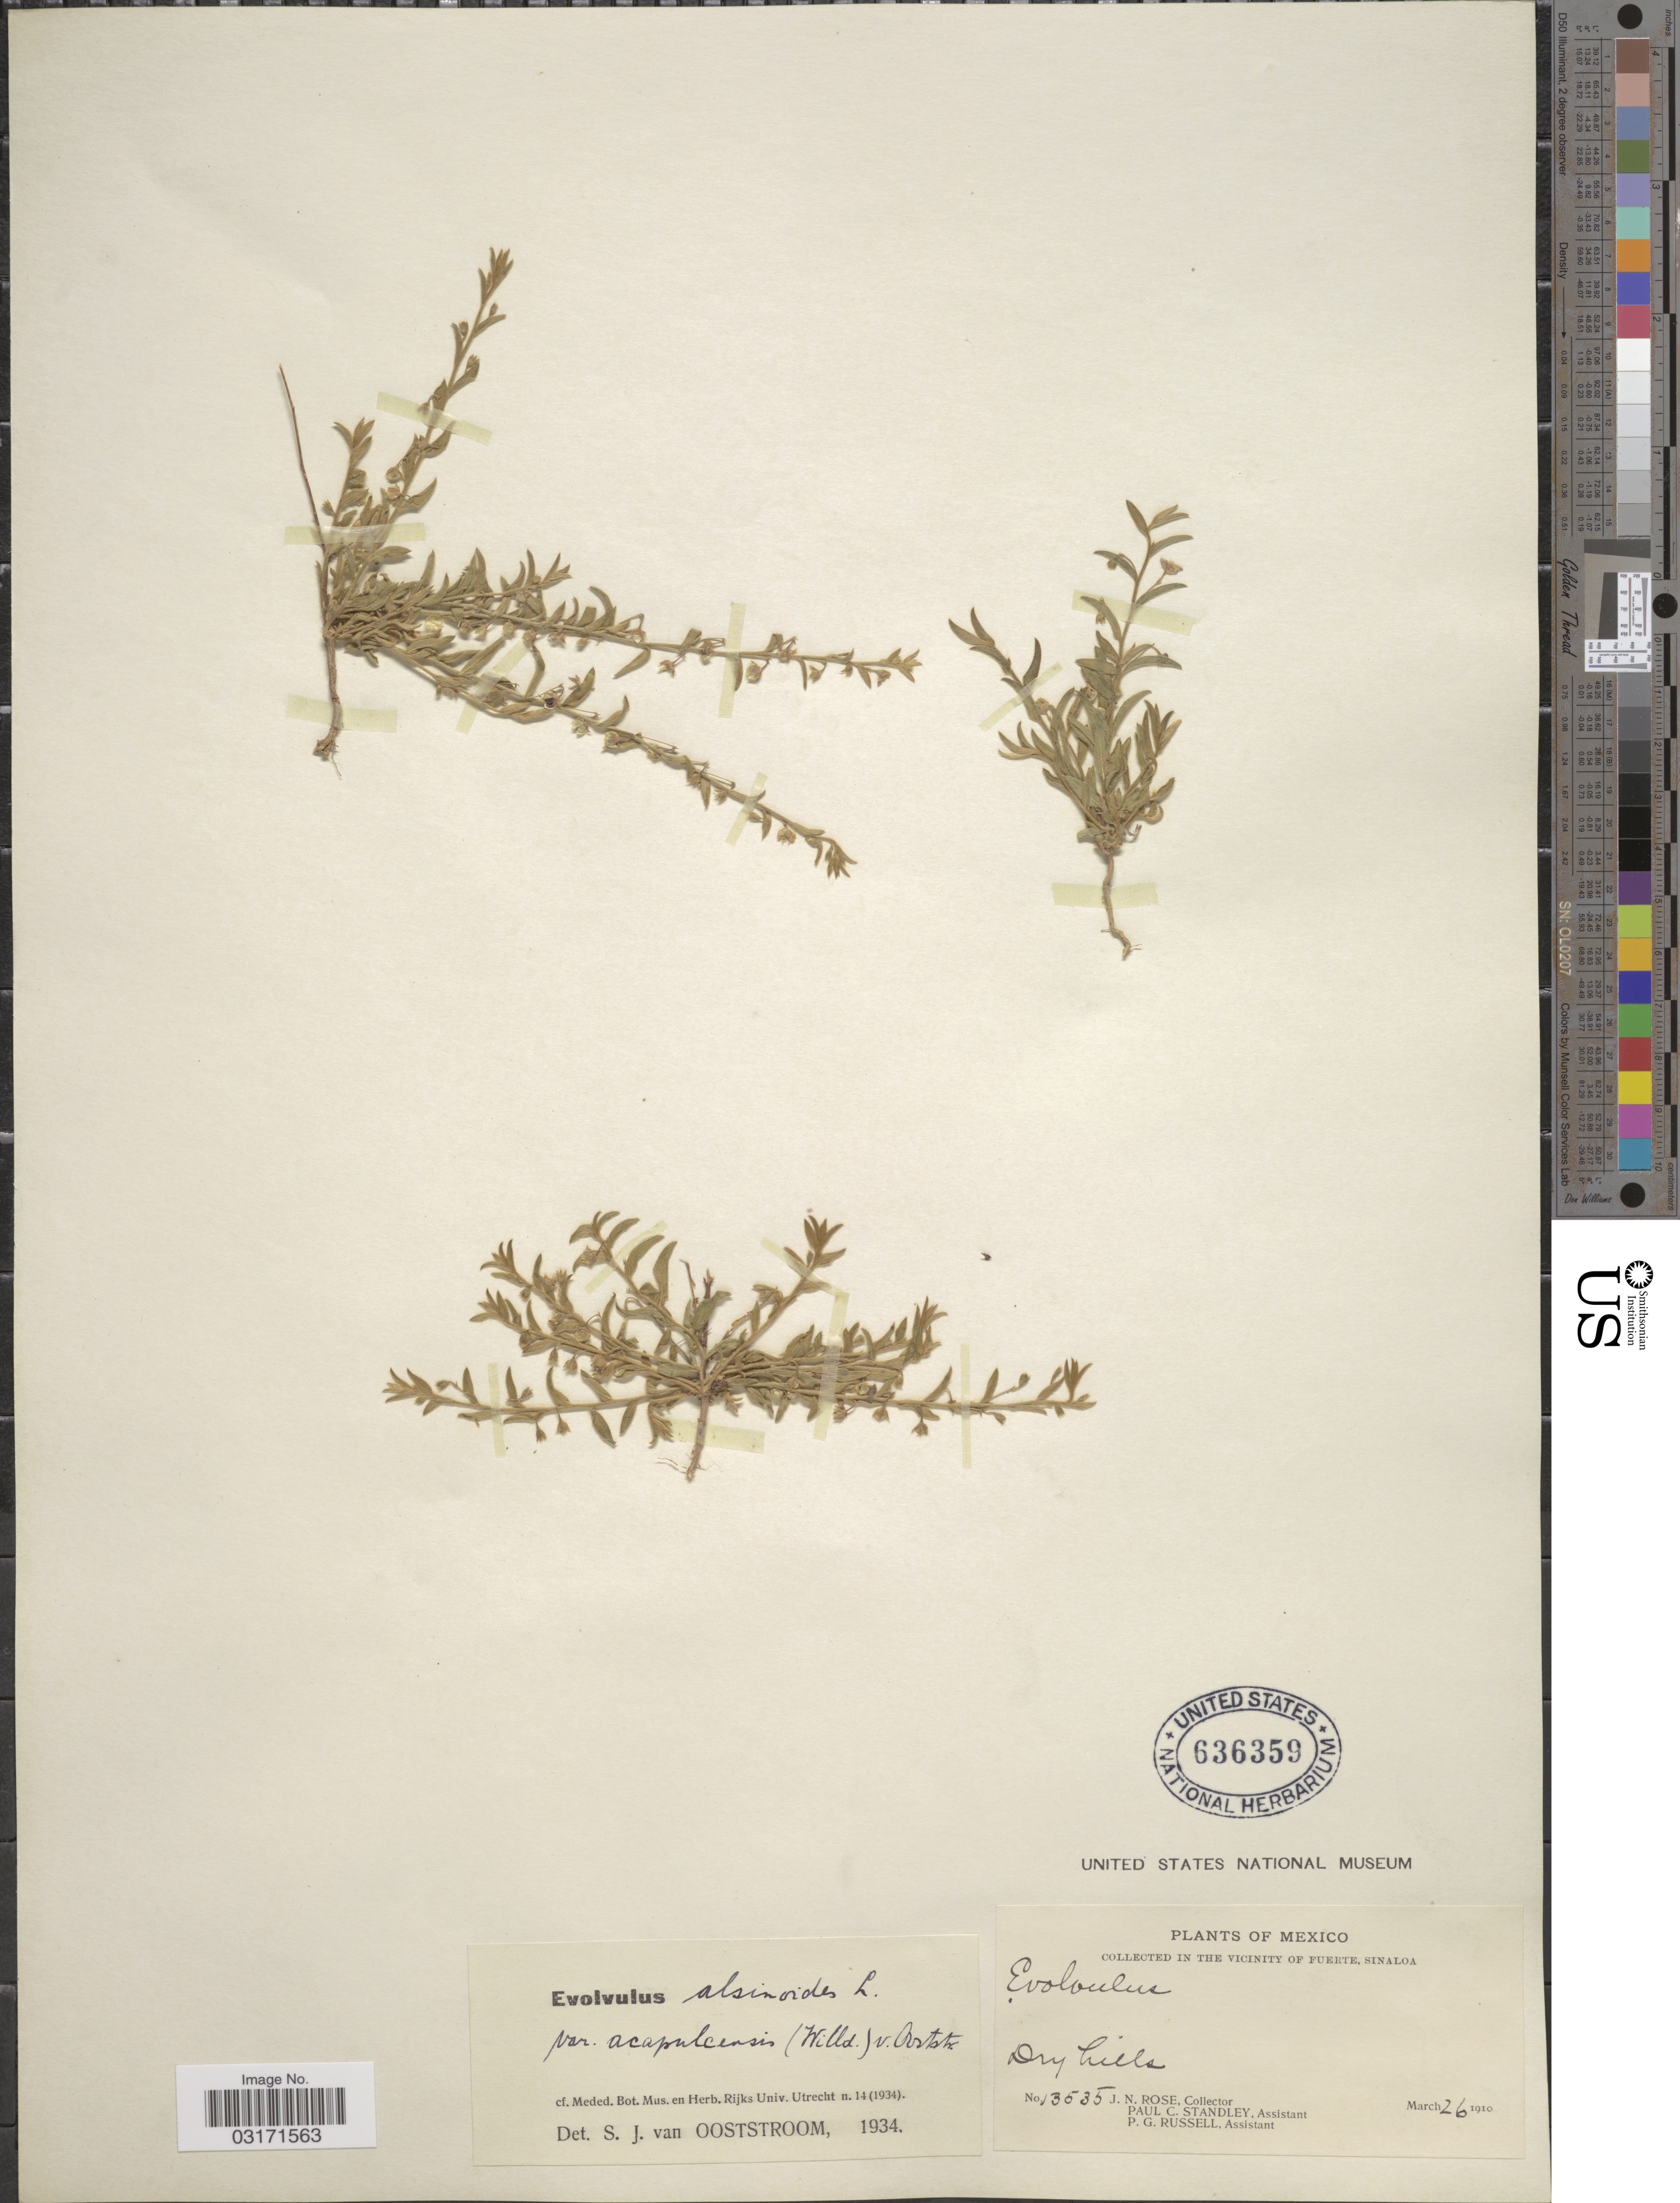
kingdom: Plantae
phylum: Tracheophyta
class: Magnoliopsida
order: Solanales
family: Convolvulaceae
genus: Evolvulus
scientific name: Evolvulus alsinoides var. acapulcensis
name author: (Willd. ex Schult.) Ooststr.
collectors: J. N. Rose, P. C. Standley & P. G. Russell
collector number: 13535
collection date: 1910-03-26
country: Mexico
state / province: Sinaloa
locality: In The Vicinity of Fuerte, Sinaloa.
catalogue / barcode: US 636359